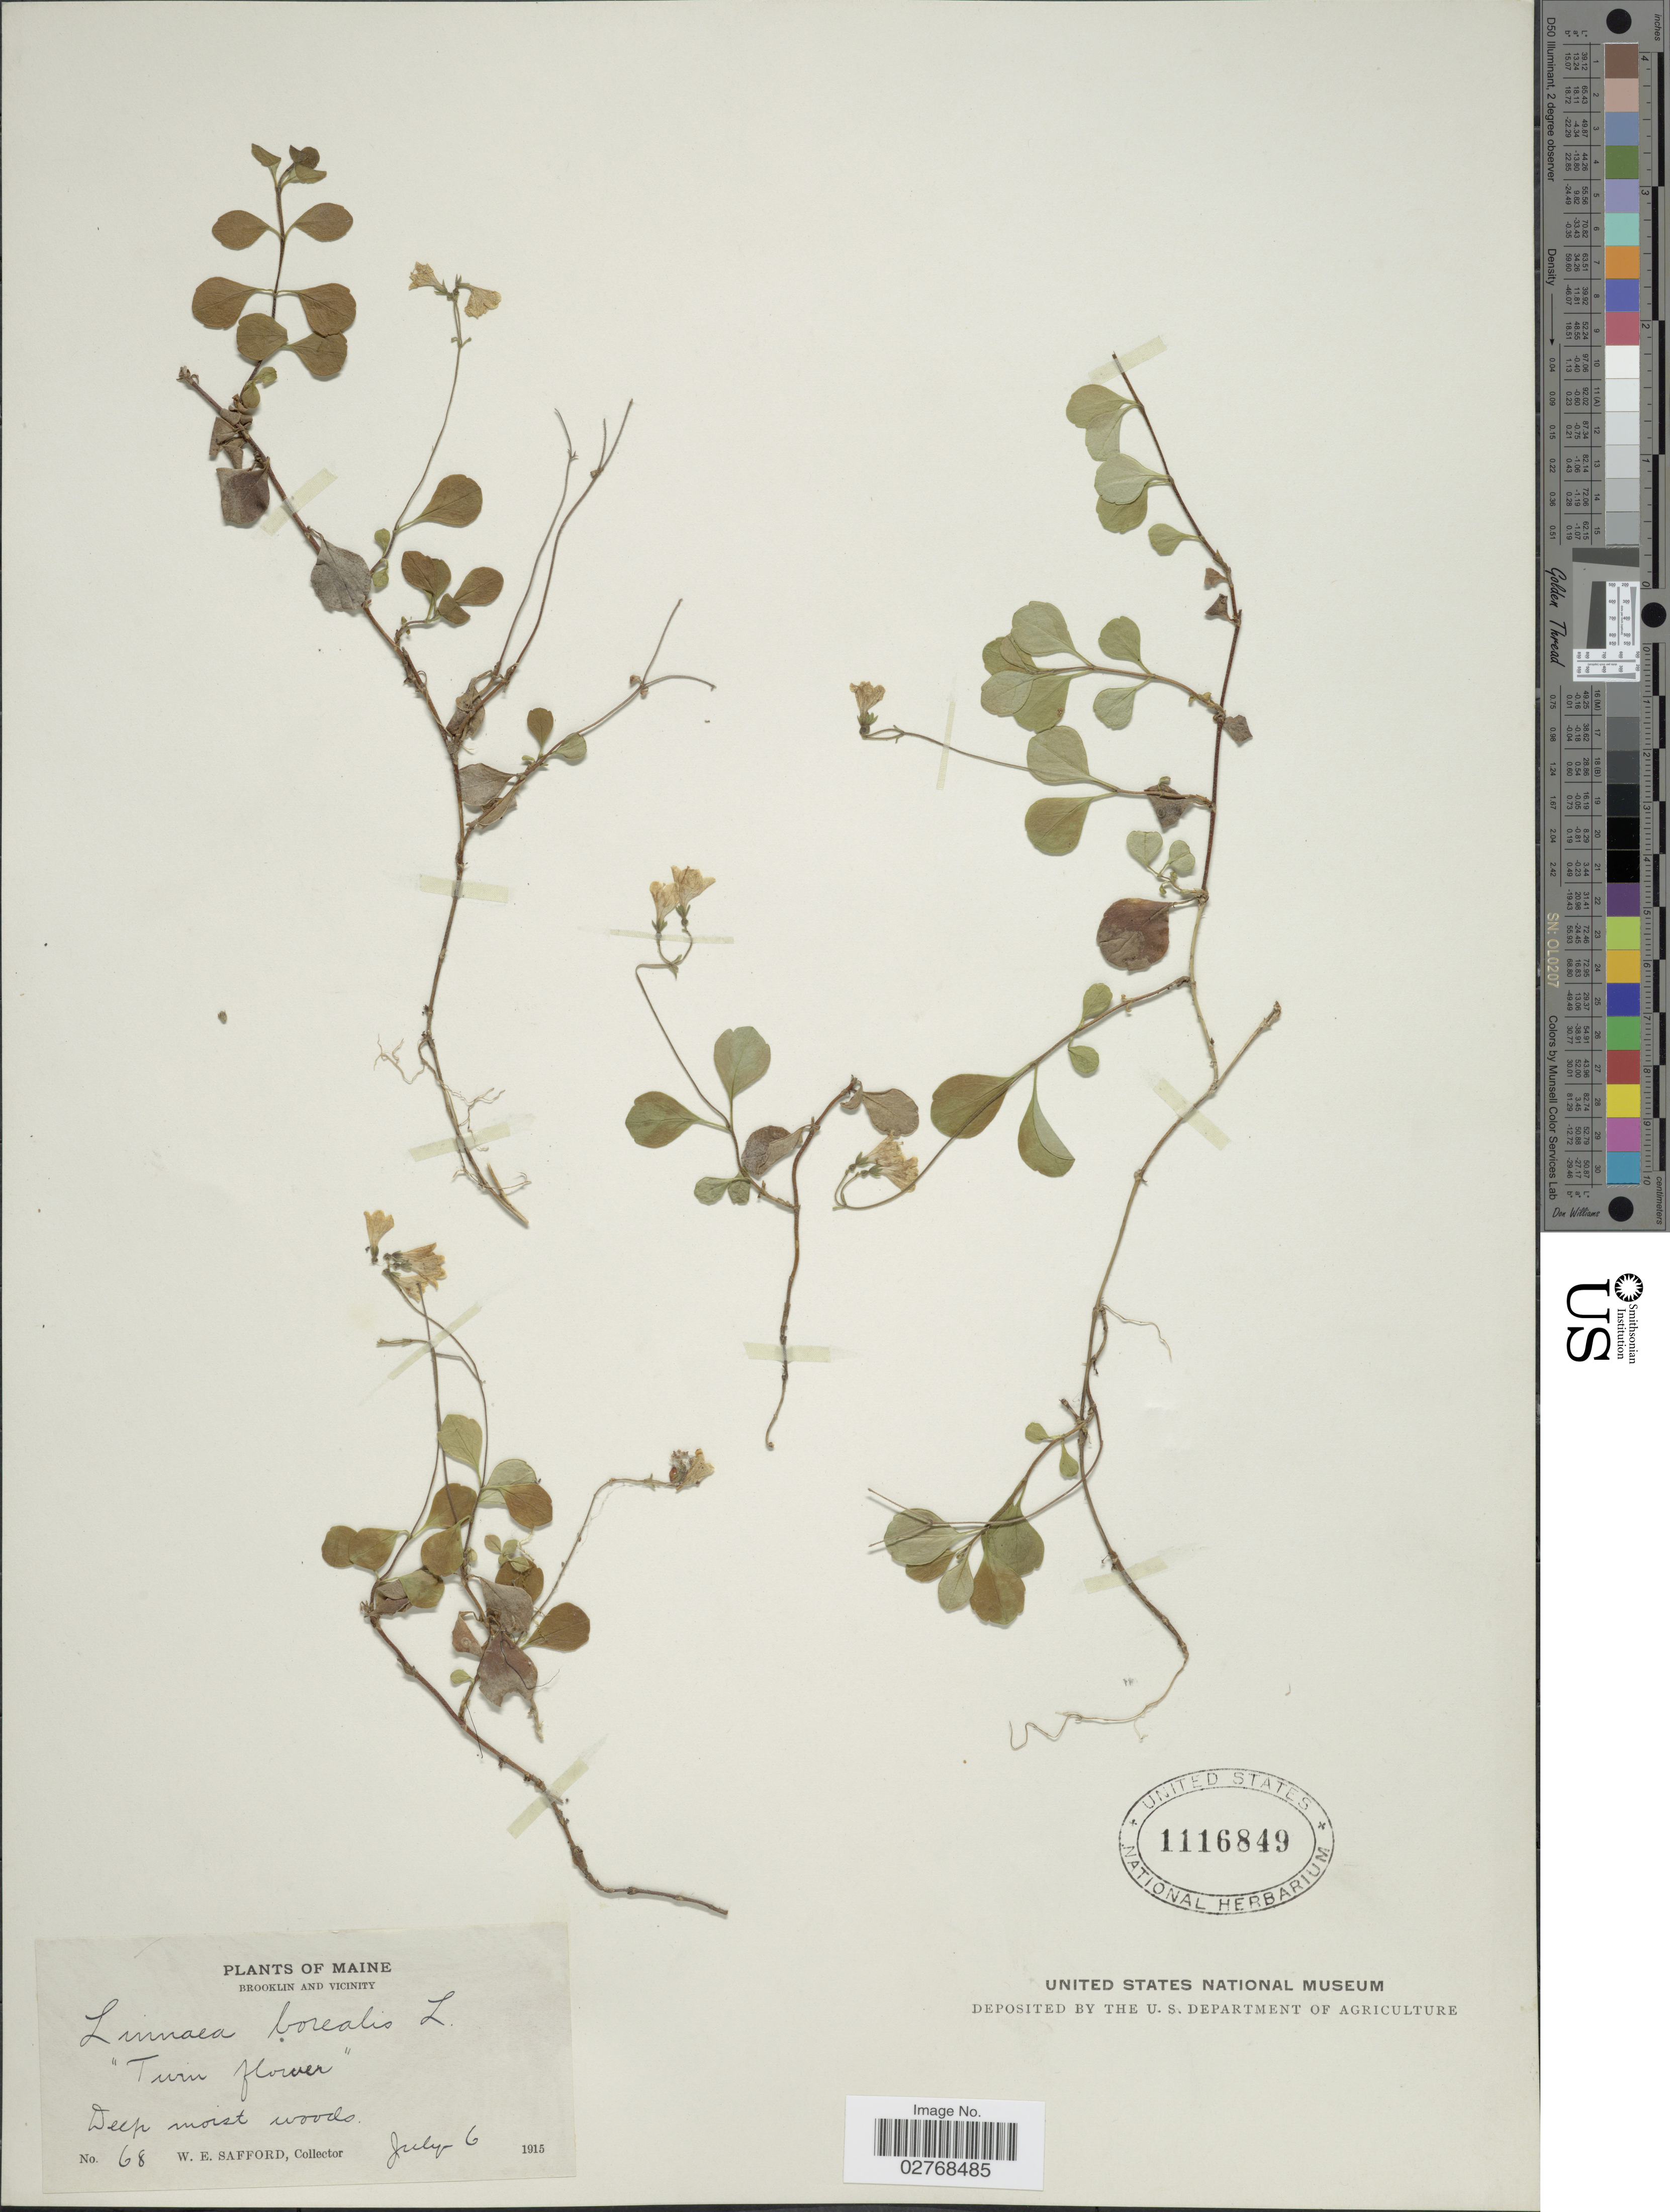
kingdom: Plantae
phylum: Tracheophyta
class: Magnoliopsida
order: Dipsacales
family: Caprifoliaceae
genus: Linnaea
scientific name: Linnaea borealis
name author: L.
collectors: W. E. Safford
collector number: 68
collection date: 1915-07-06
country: United States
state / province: Maine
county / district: Hancock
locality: Brooklin and vicinity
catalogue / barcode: US 1116849